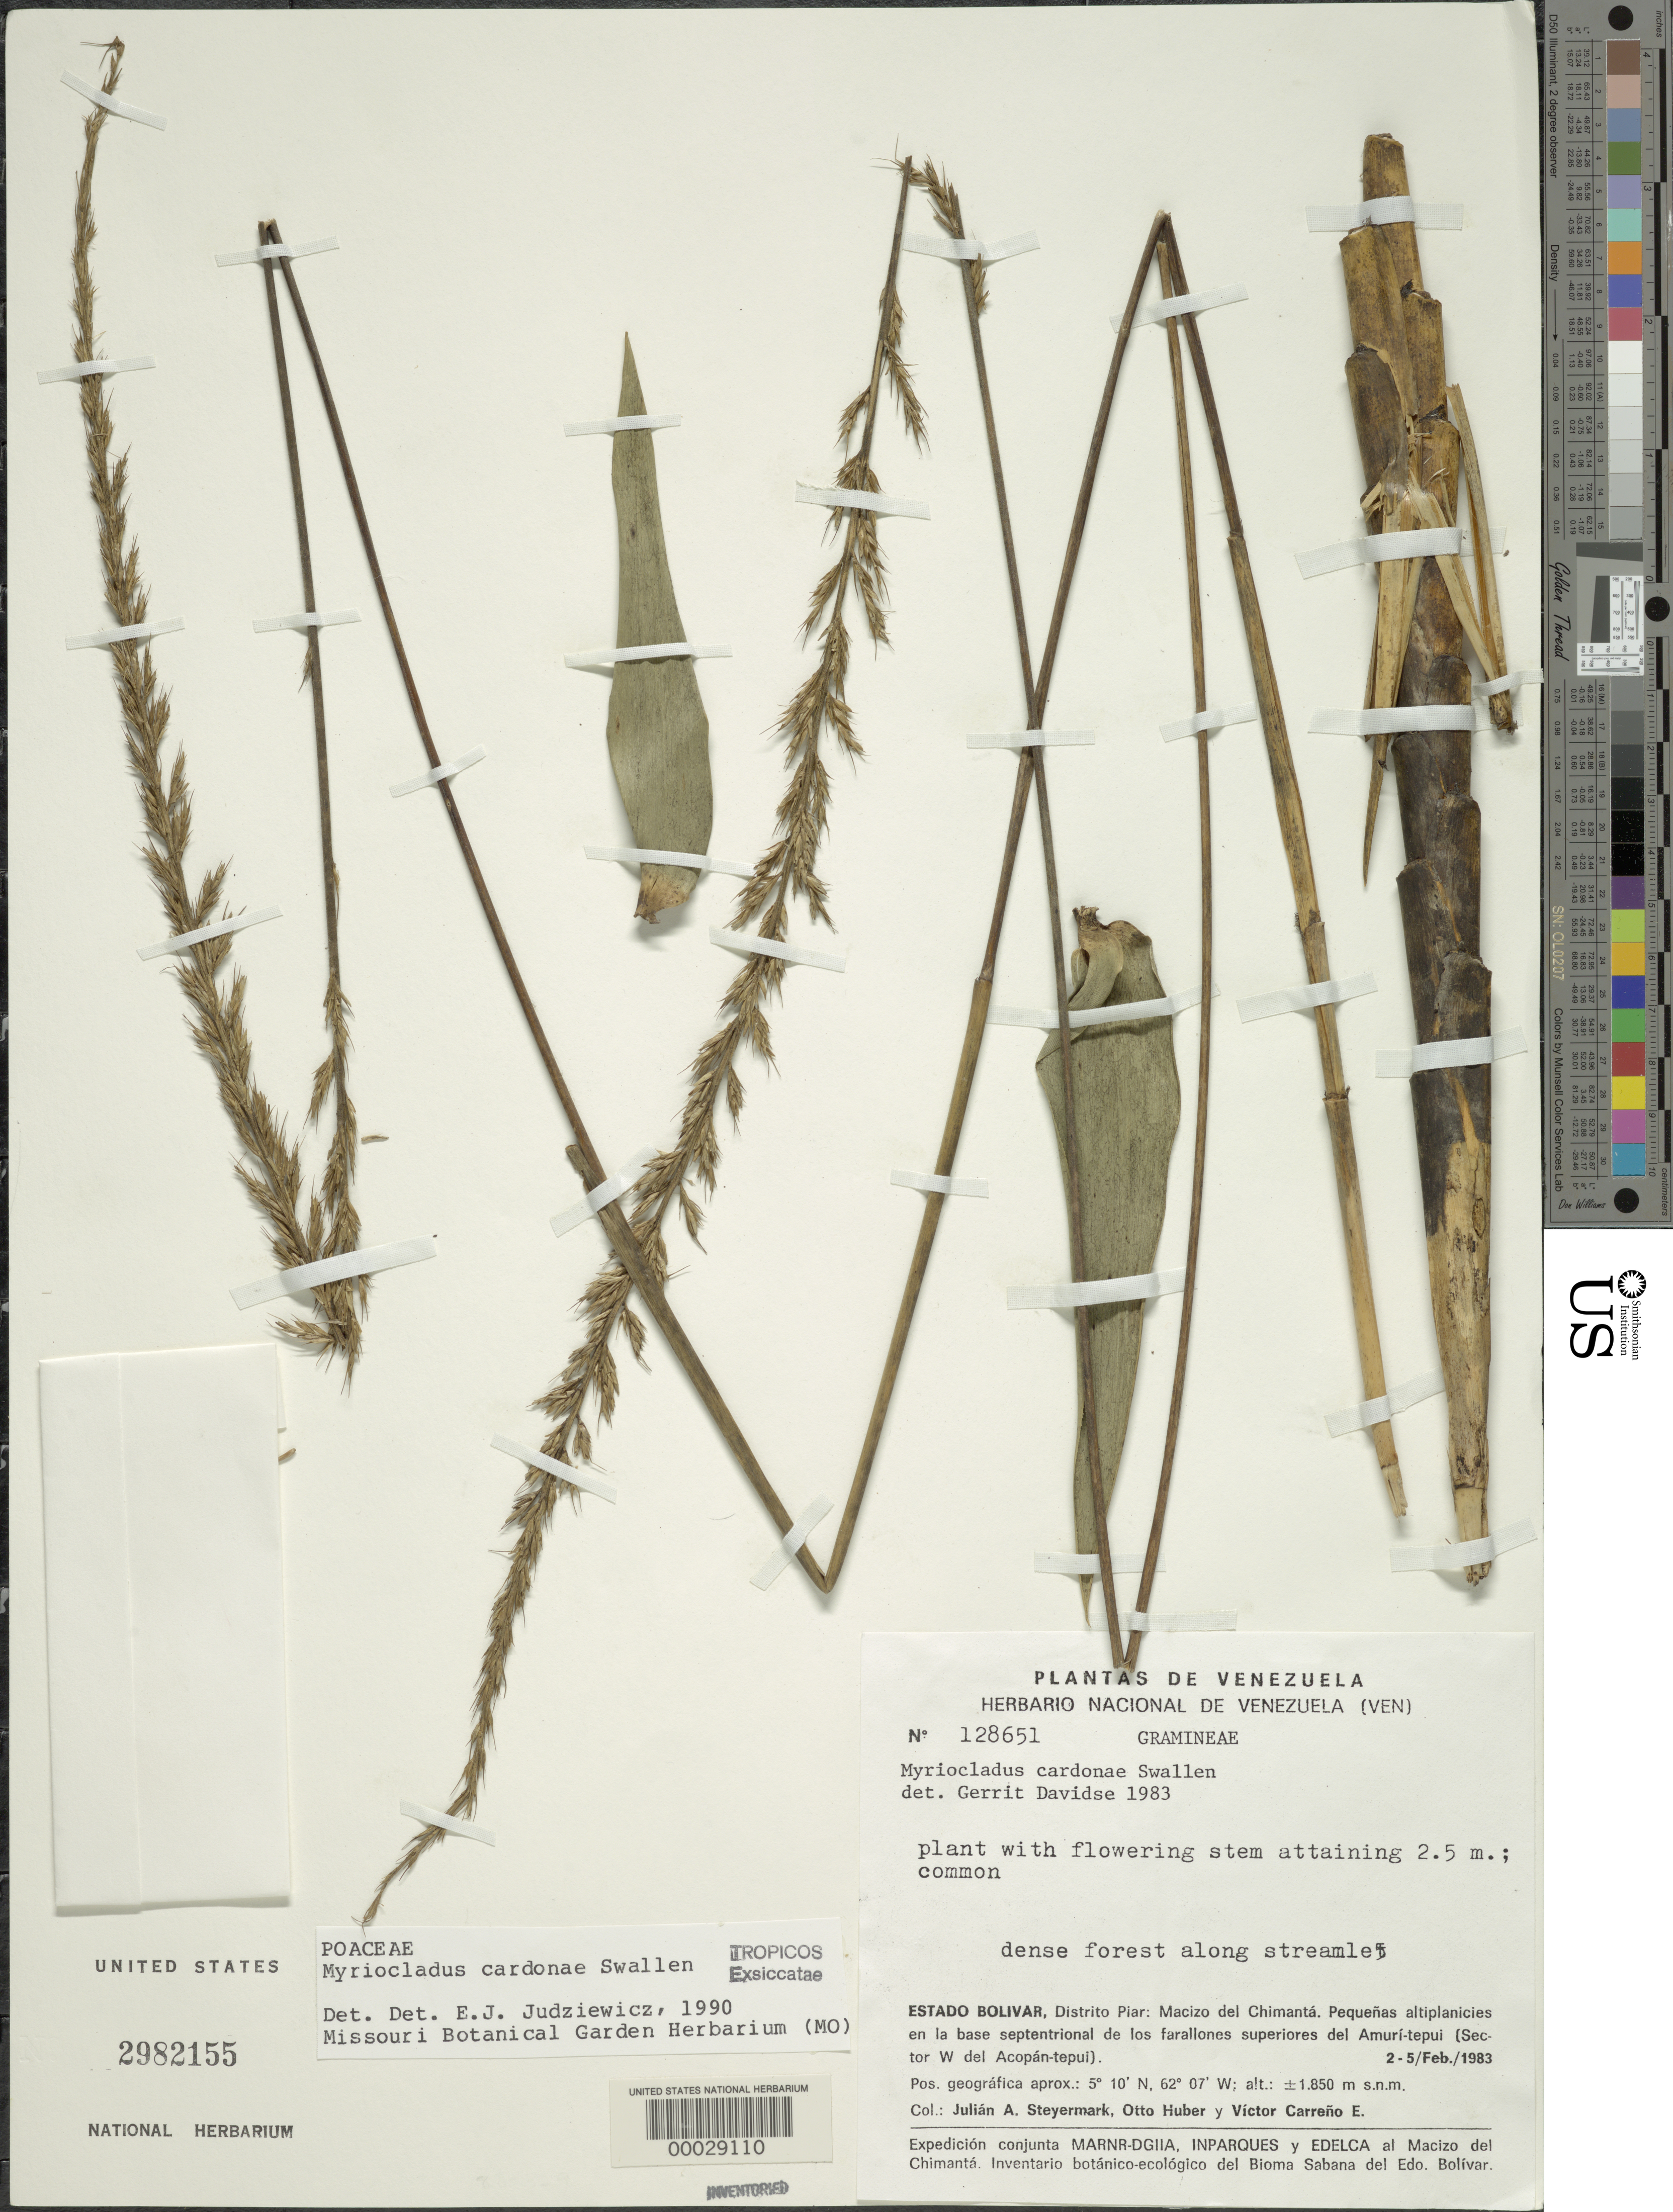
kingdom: Plantae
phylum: Tracheophyta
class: Liliopsida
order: Poales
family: Poaceae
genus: Myriocladus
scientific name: Myriocladus cardonae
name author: Swallen in Steyerm.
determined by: Judziewicz, E. J.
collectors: J. Steyermark, O. Huber & V. Carreño E.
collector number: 128651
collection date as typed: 02 Feb 1983 to 05 Feb 1983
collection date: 1983-02-02/1983-02-05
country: Venezuela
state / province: Bolivar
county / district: Piar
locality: Macizo del chimanta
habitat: Dense forest along stream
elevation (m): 1850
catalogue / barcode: US 2982155